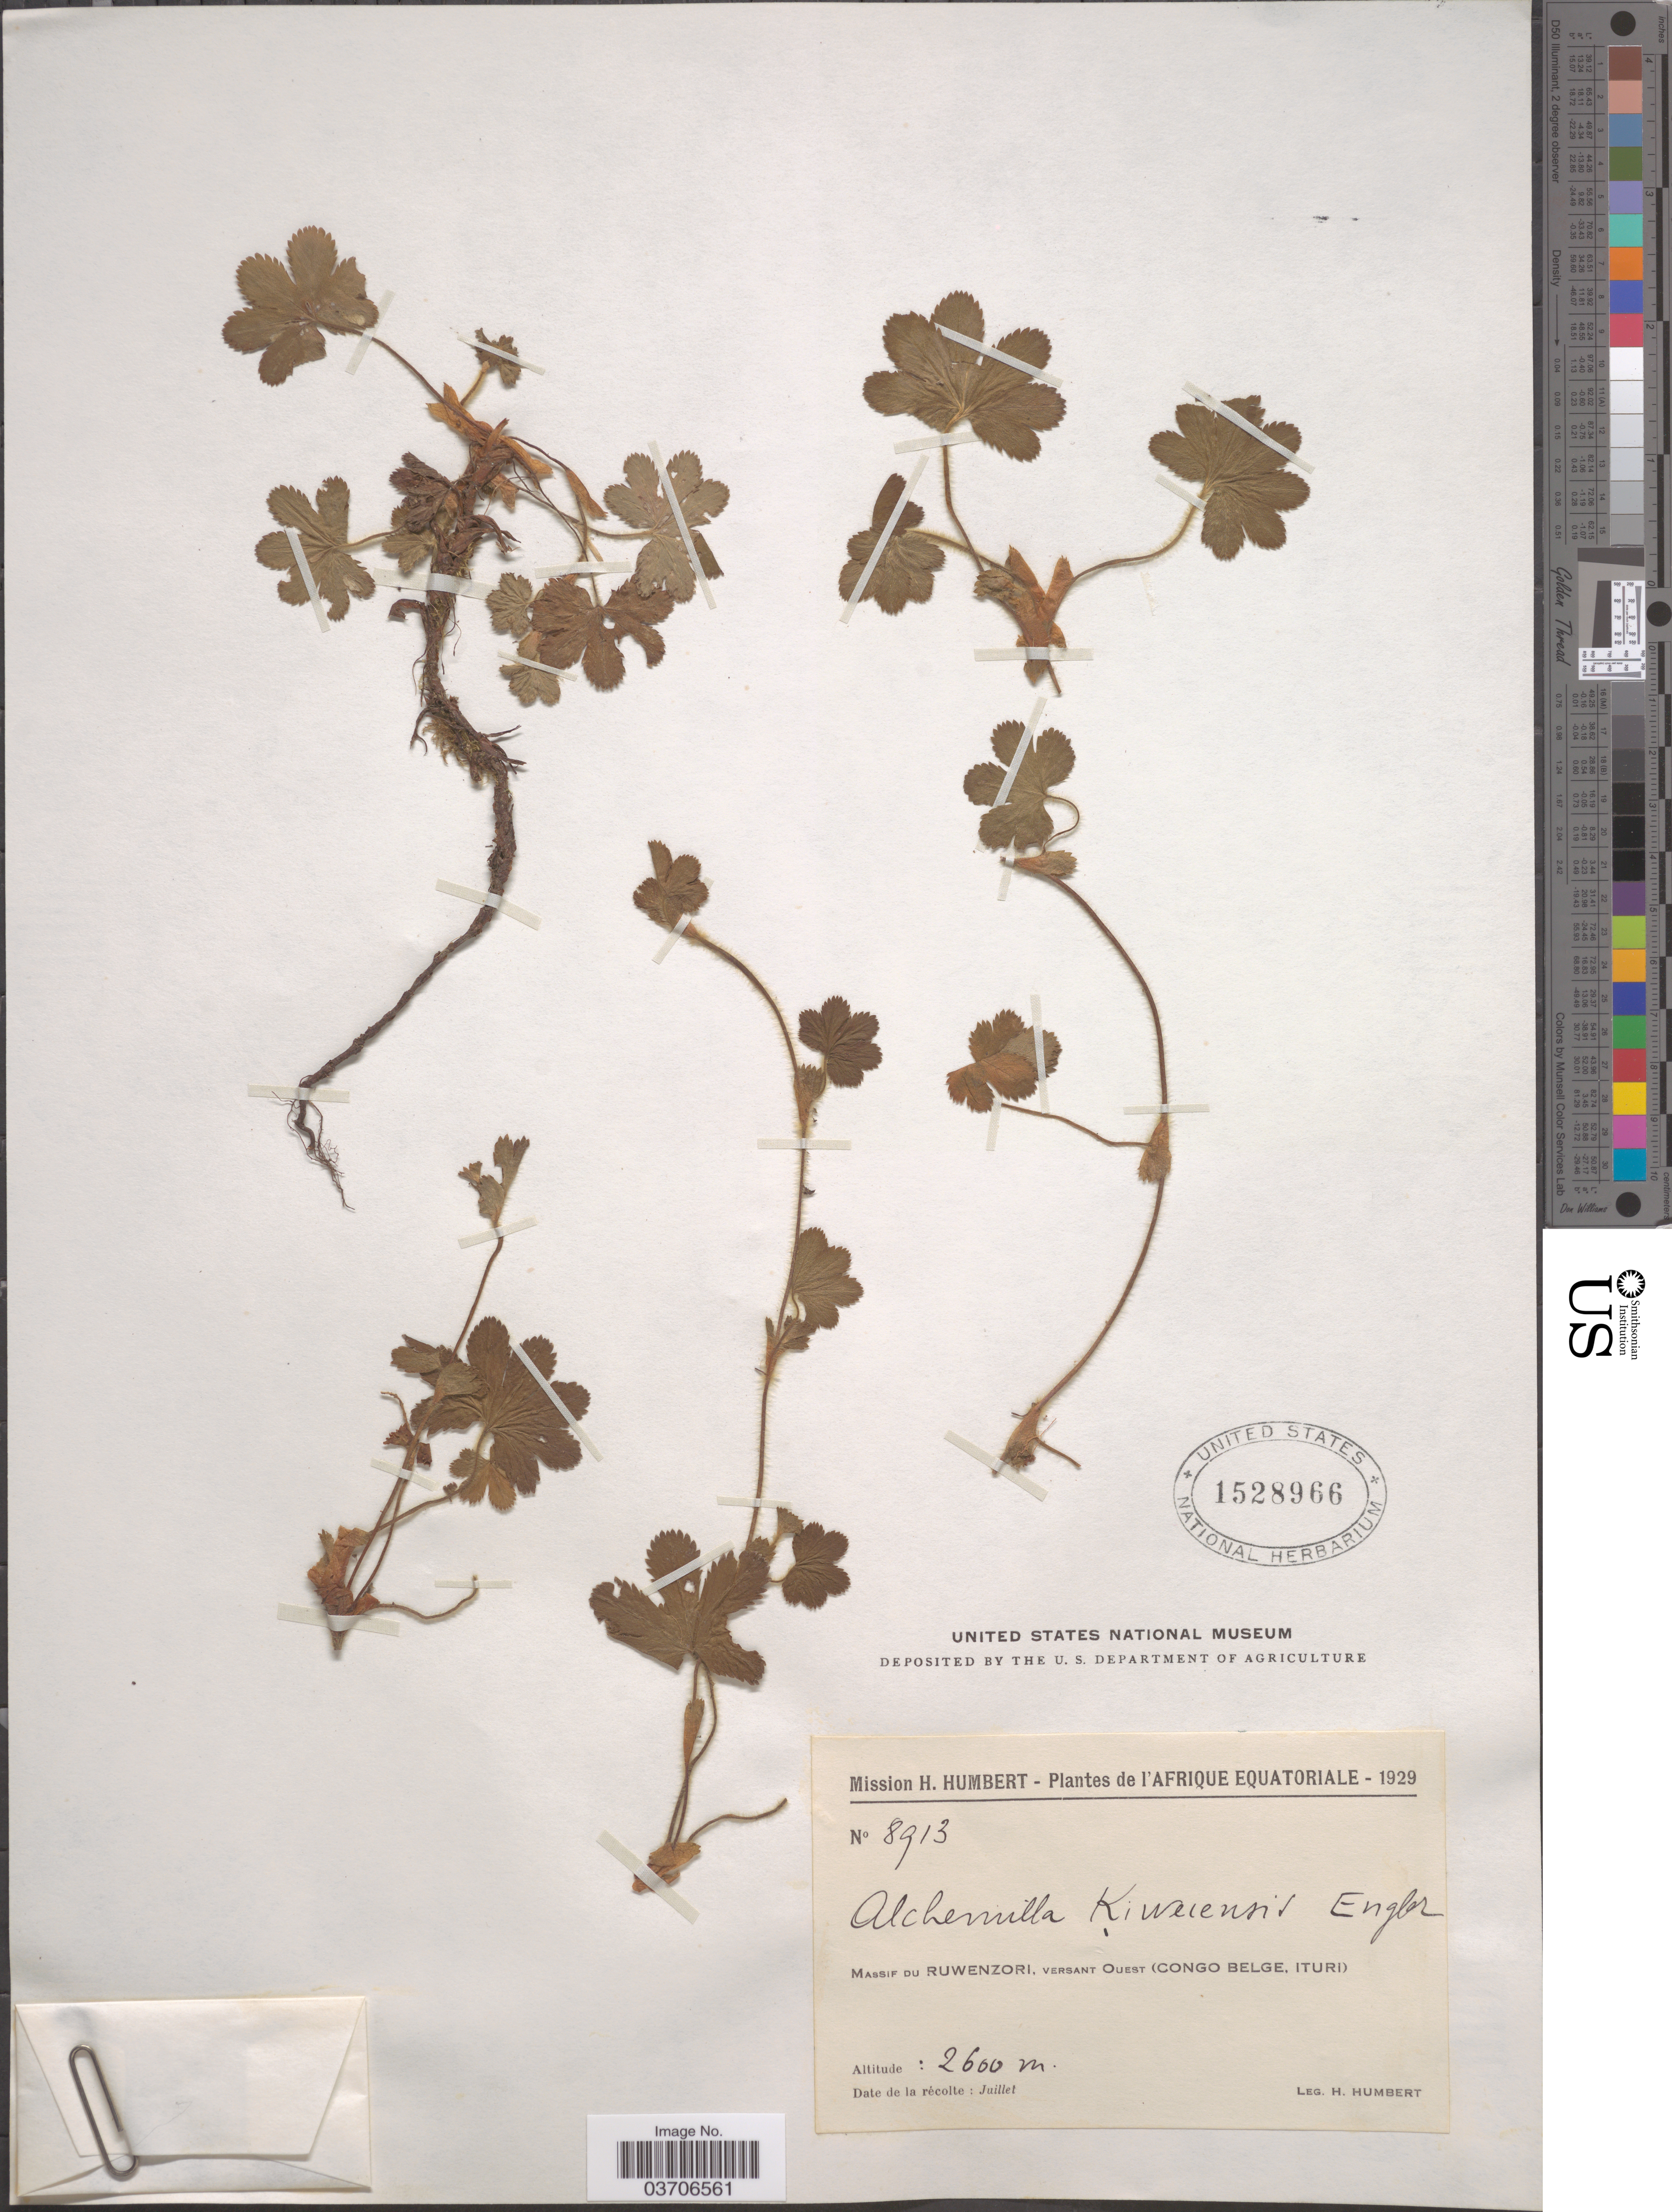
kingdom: Plantae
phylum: Tracheophyta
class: Magnoliopsida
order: Rosales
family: Rosaceae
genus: Alchemilla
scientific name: Alchemilla kiwuensis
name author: Engl.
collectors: H. Humbert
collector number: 8913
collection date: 1929-07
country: Congo, Democratic Republic of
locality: L'Afrique Equatoriale. Massif du Ruwenzori, versant Ouest (Congo Belge, Ituri).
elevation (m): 2600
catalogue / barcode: US 1528966